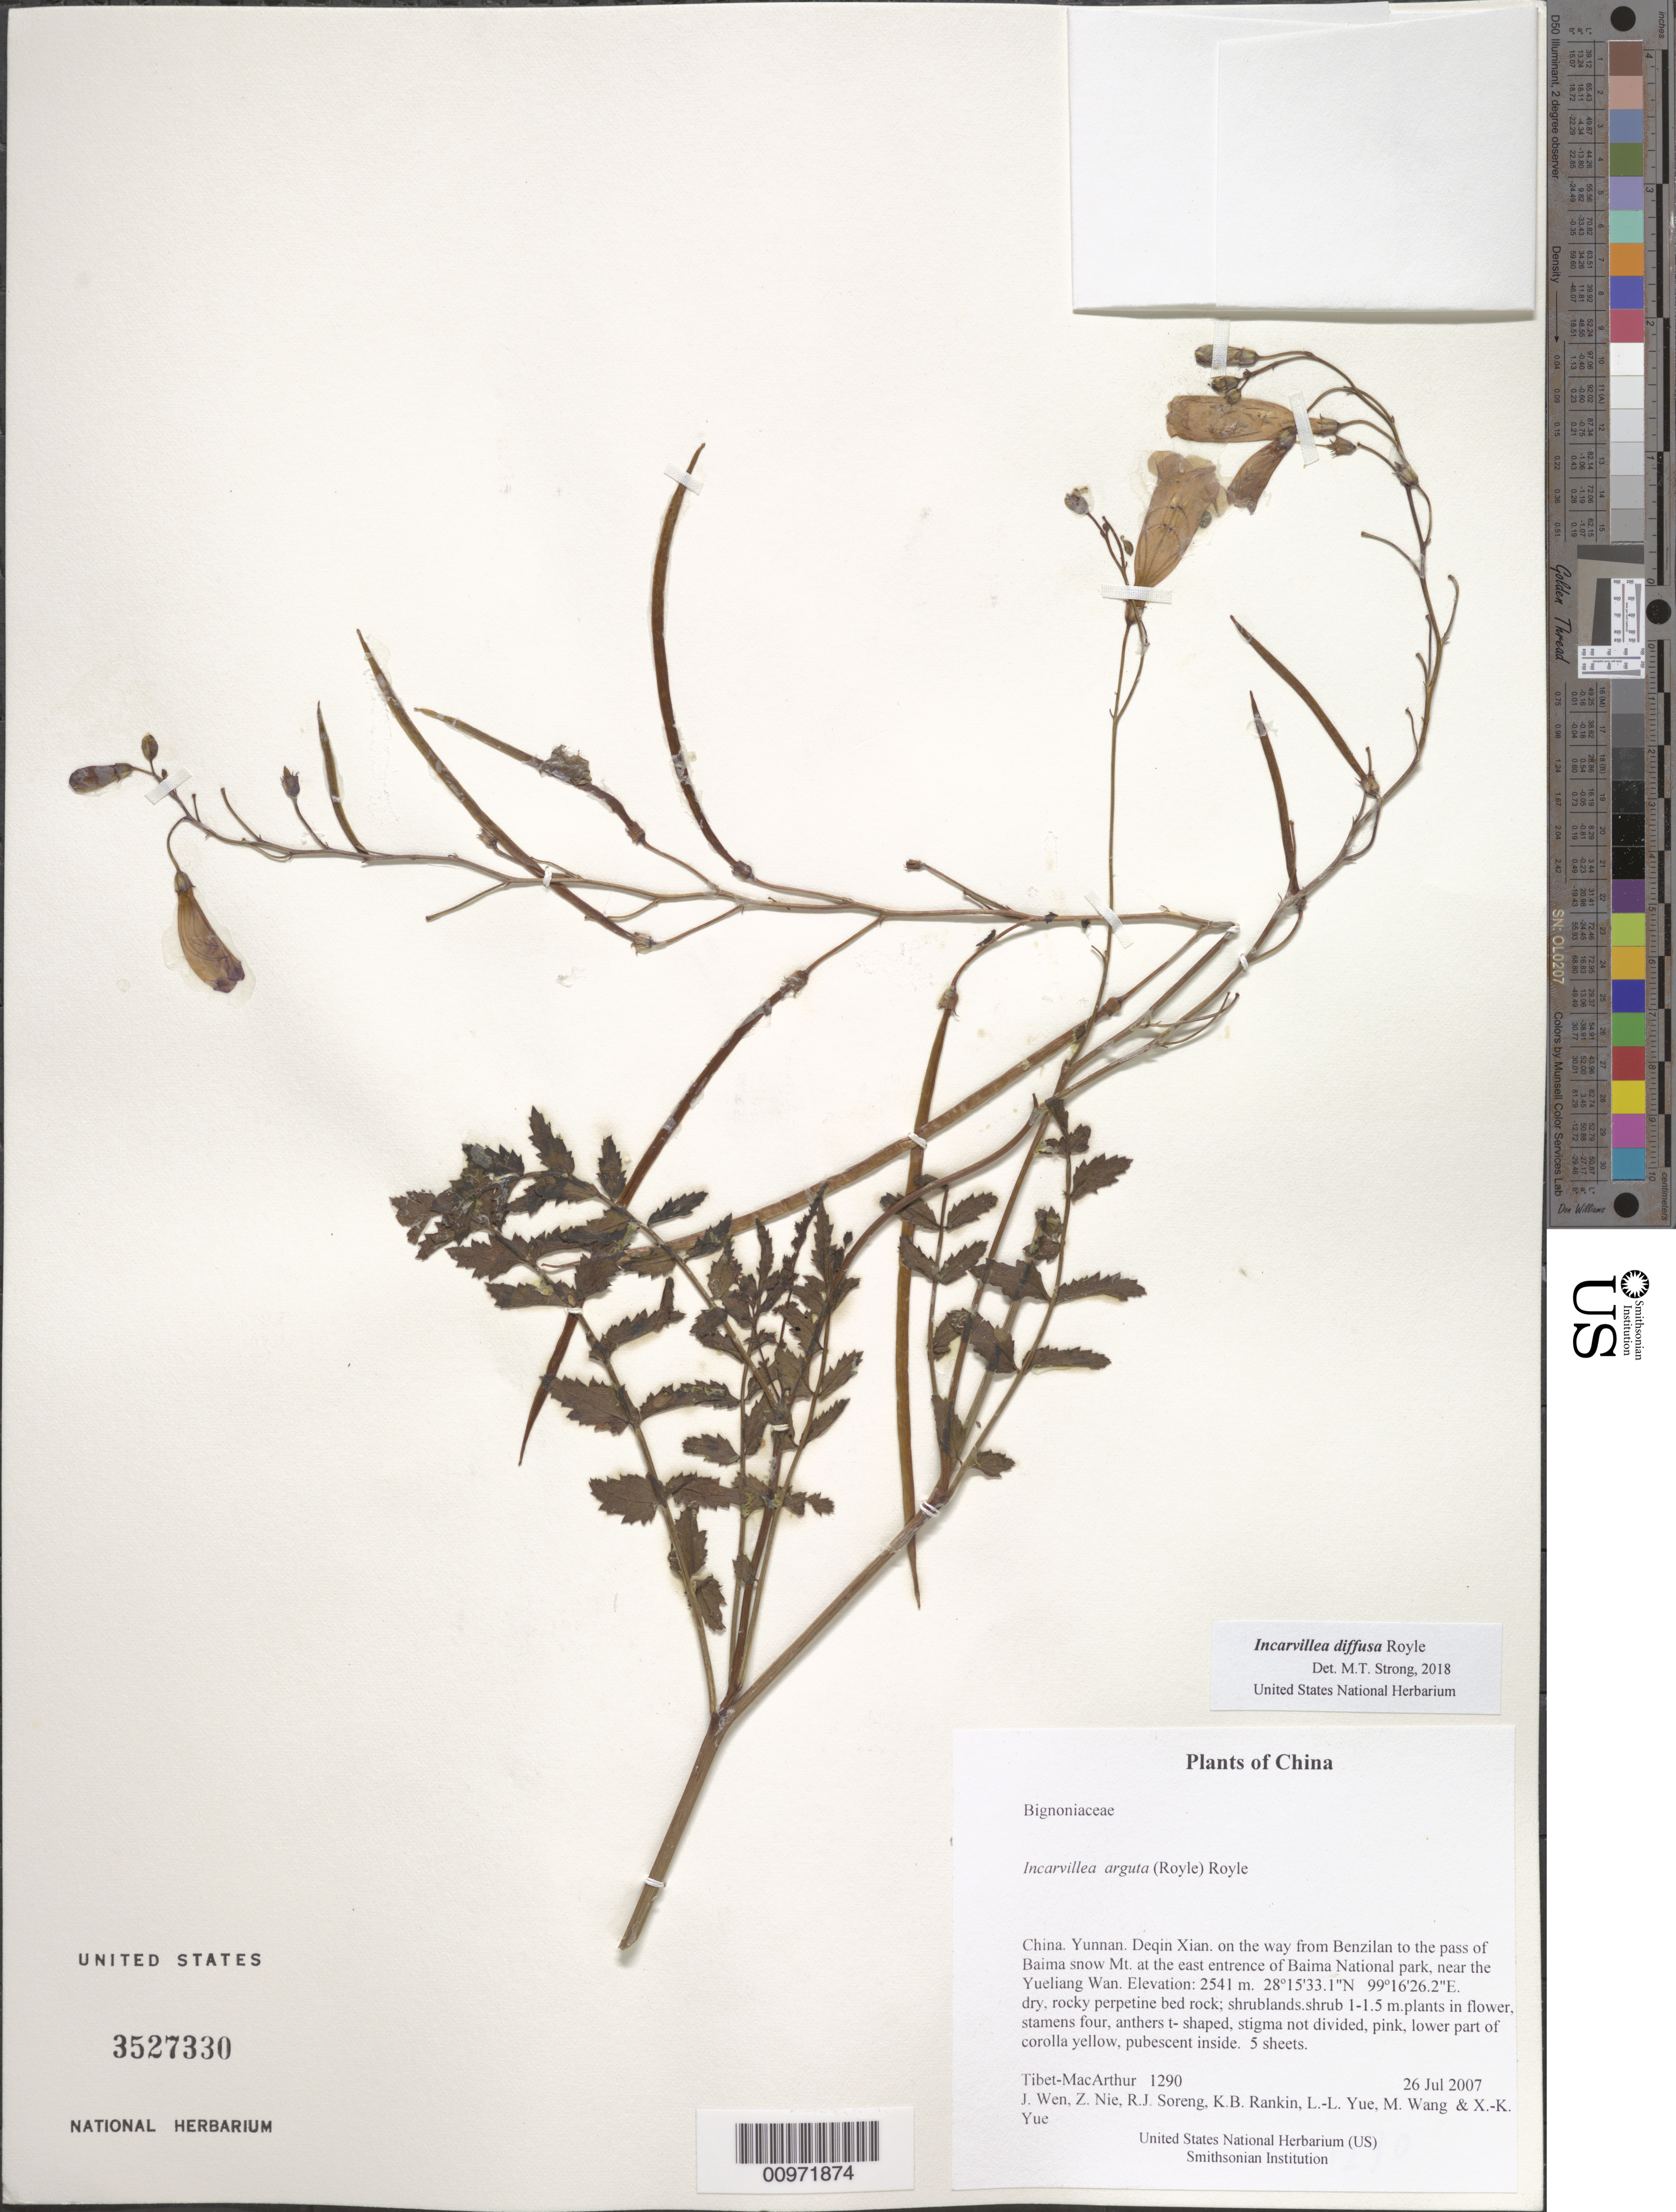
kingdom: Plantae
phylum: Tracheophyta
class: Magnoliopsida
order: Lamiales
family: Bignoniaceae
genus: Incarvillea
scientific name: Incarvillea arguta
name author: (Royle) Royle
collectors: Tibet-MacArthur, J. Wen, Z. Nie, R. J. Soreng, K. Rankin, L. Yue, M. Wang & X. Yue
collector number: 1290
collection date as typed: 26 Jul 2007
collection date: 2007-07-26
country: China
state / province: Yunnan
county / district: Deqin Xian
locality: on the way from Benzilan to the pass of Baima snow Mt. at the east entrence of Baima National park, near the Yueliang Wan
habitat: dry, rocky perpetine bed rock; shrublands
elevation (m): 2541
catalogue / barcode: US 3527330